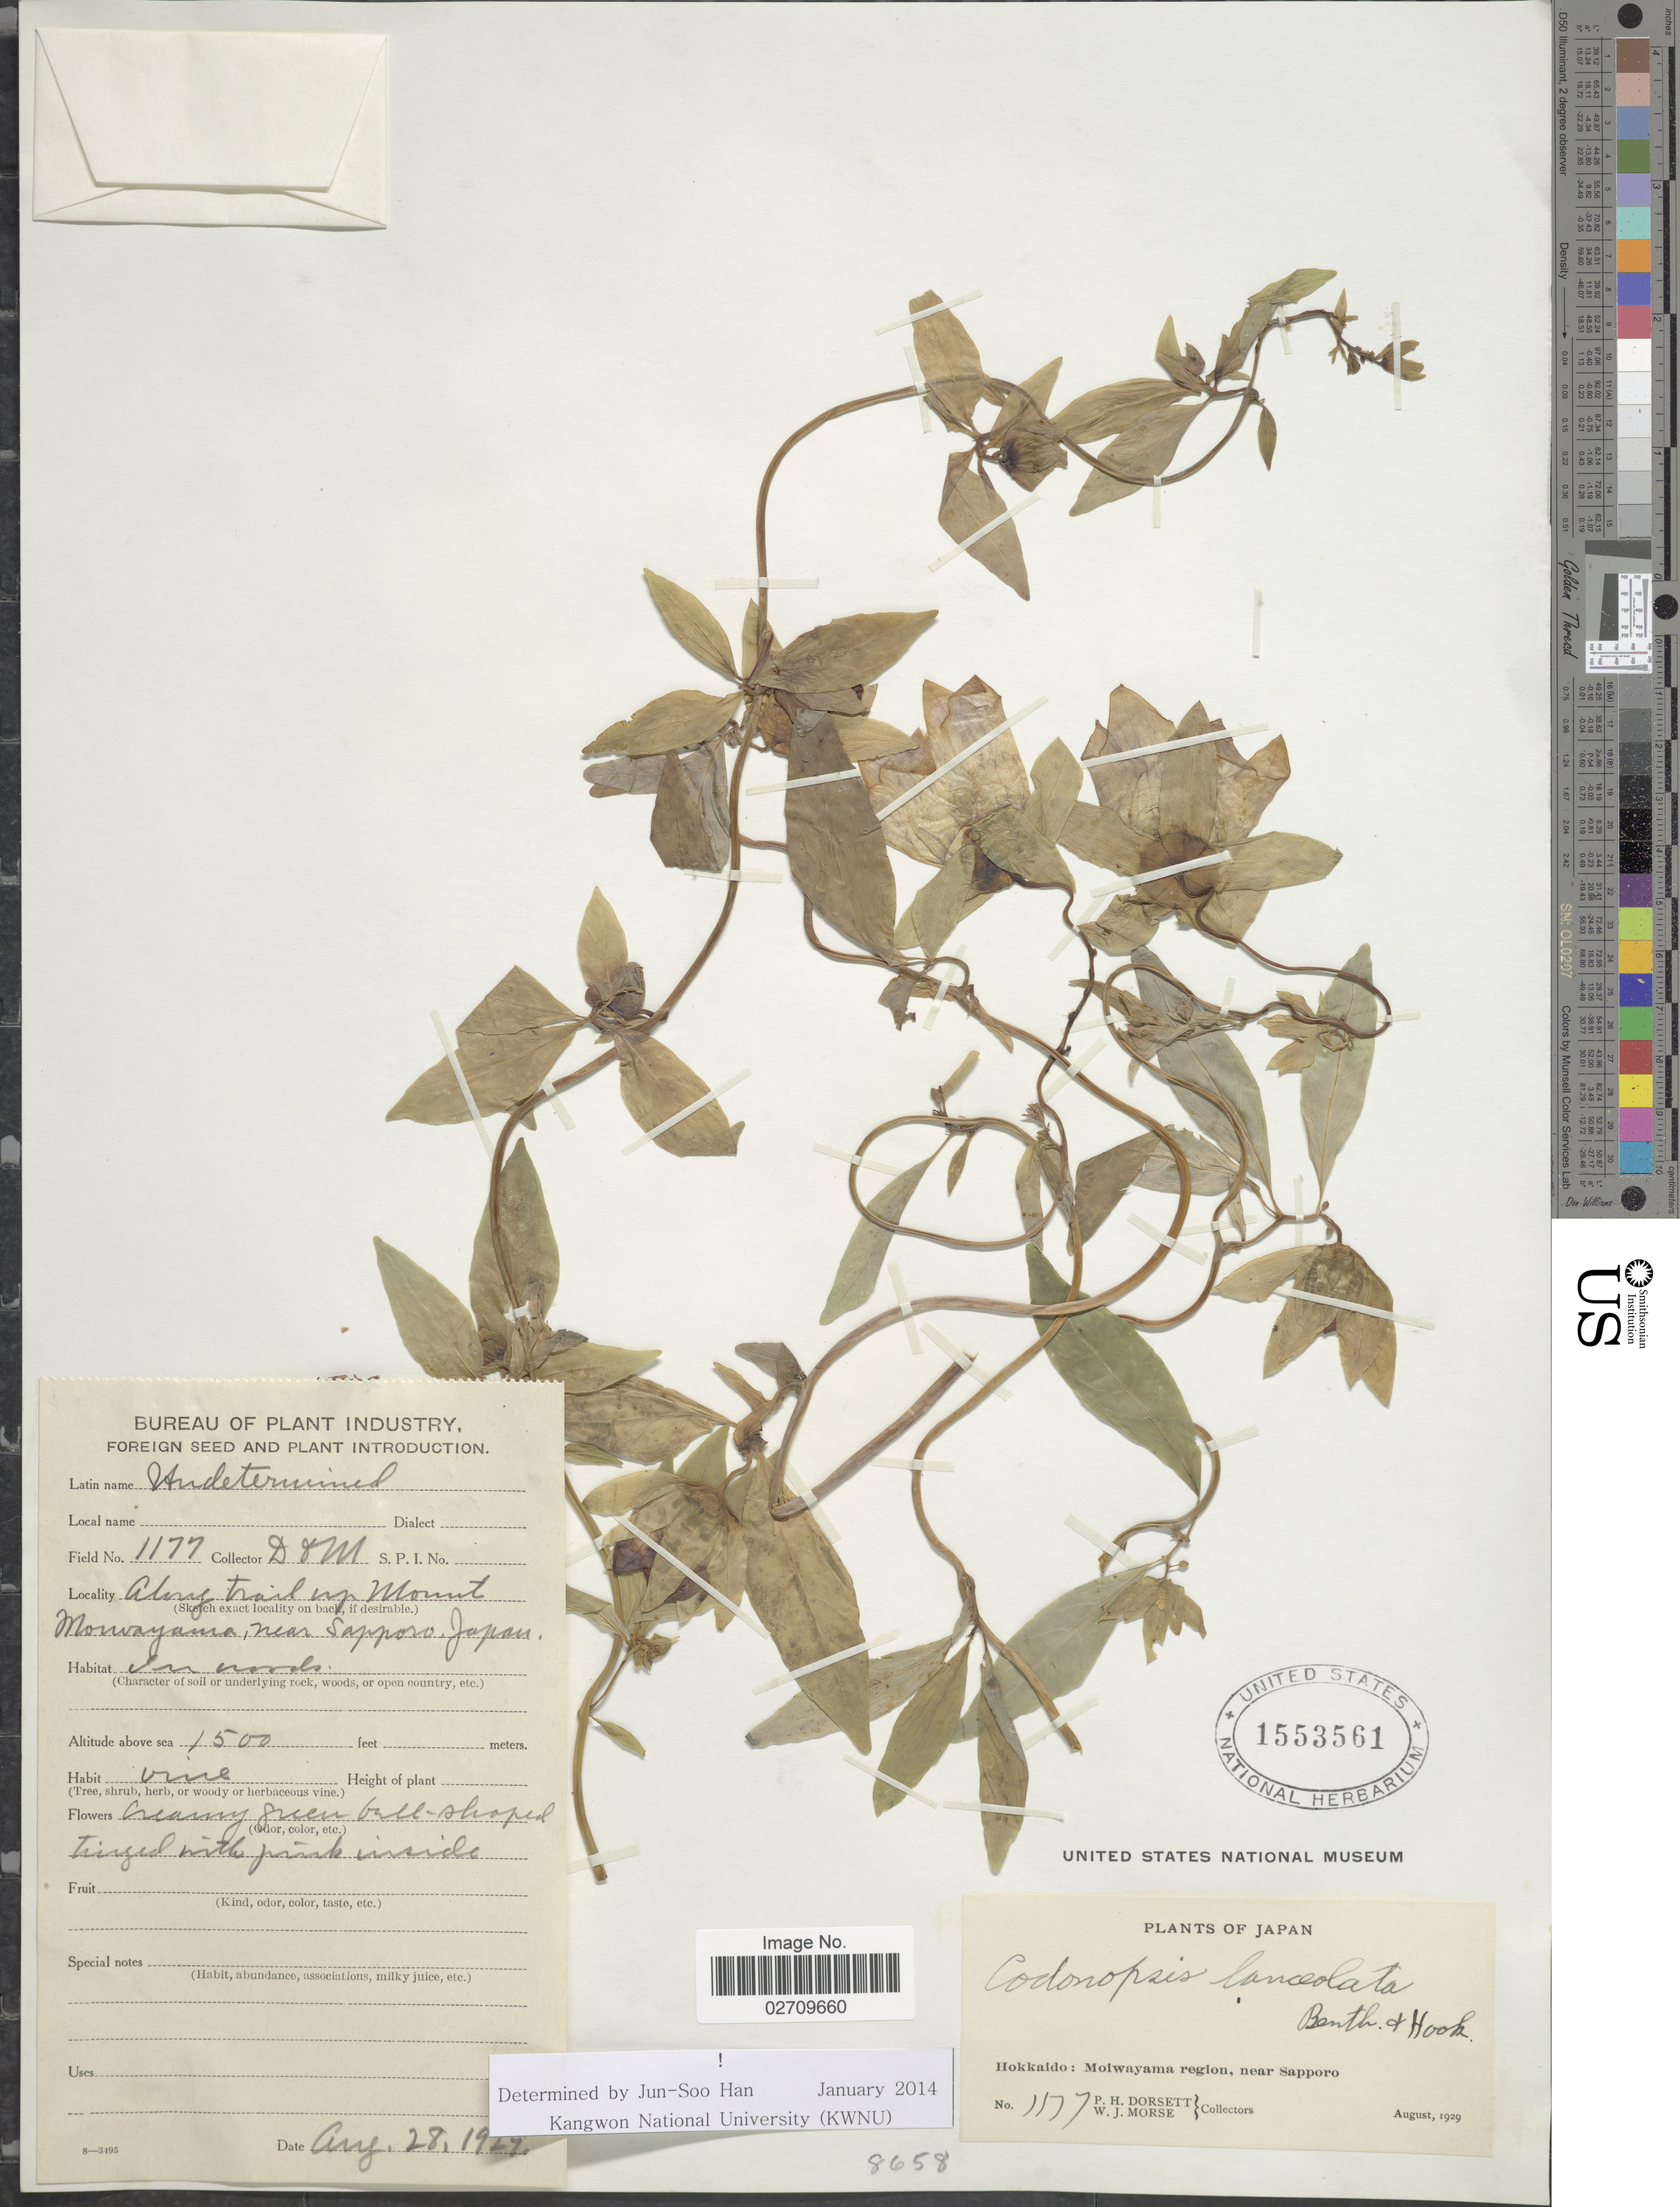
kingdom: Plantae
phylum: Tracheophyta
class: Magnoliopsida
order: Asterales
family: Campanulaceae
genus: Codonopsis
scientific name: Codonopsis lanceolata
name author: (Siebold & Zucc.) Benth. & Hook. f. ex Trautv.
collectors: P. H. Dorsett & W. J. Morse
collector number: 1177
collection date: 1929-08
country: Japan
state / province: Hokkaidō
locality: Moiwayama region, near Sapporo,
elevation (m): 457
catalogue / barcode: US 1553561